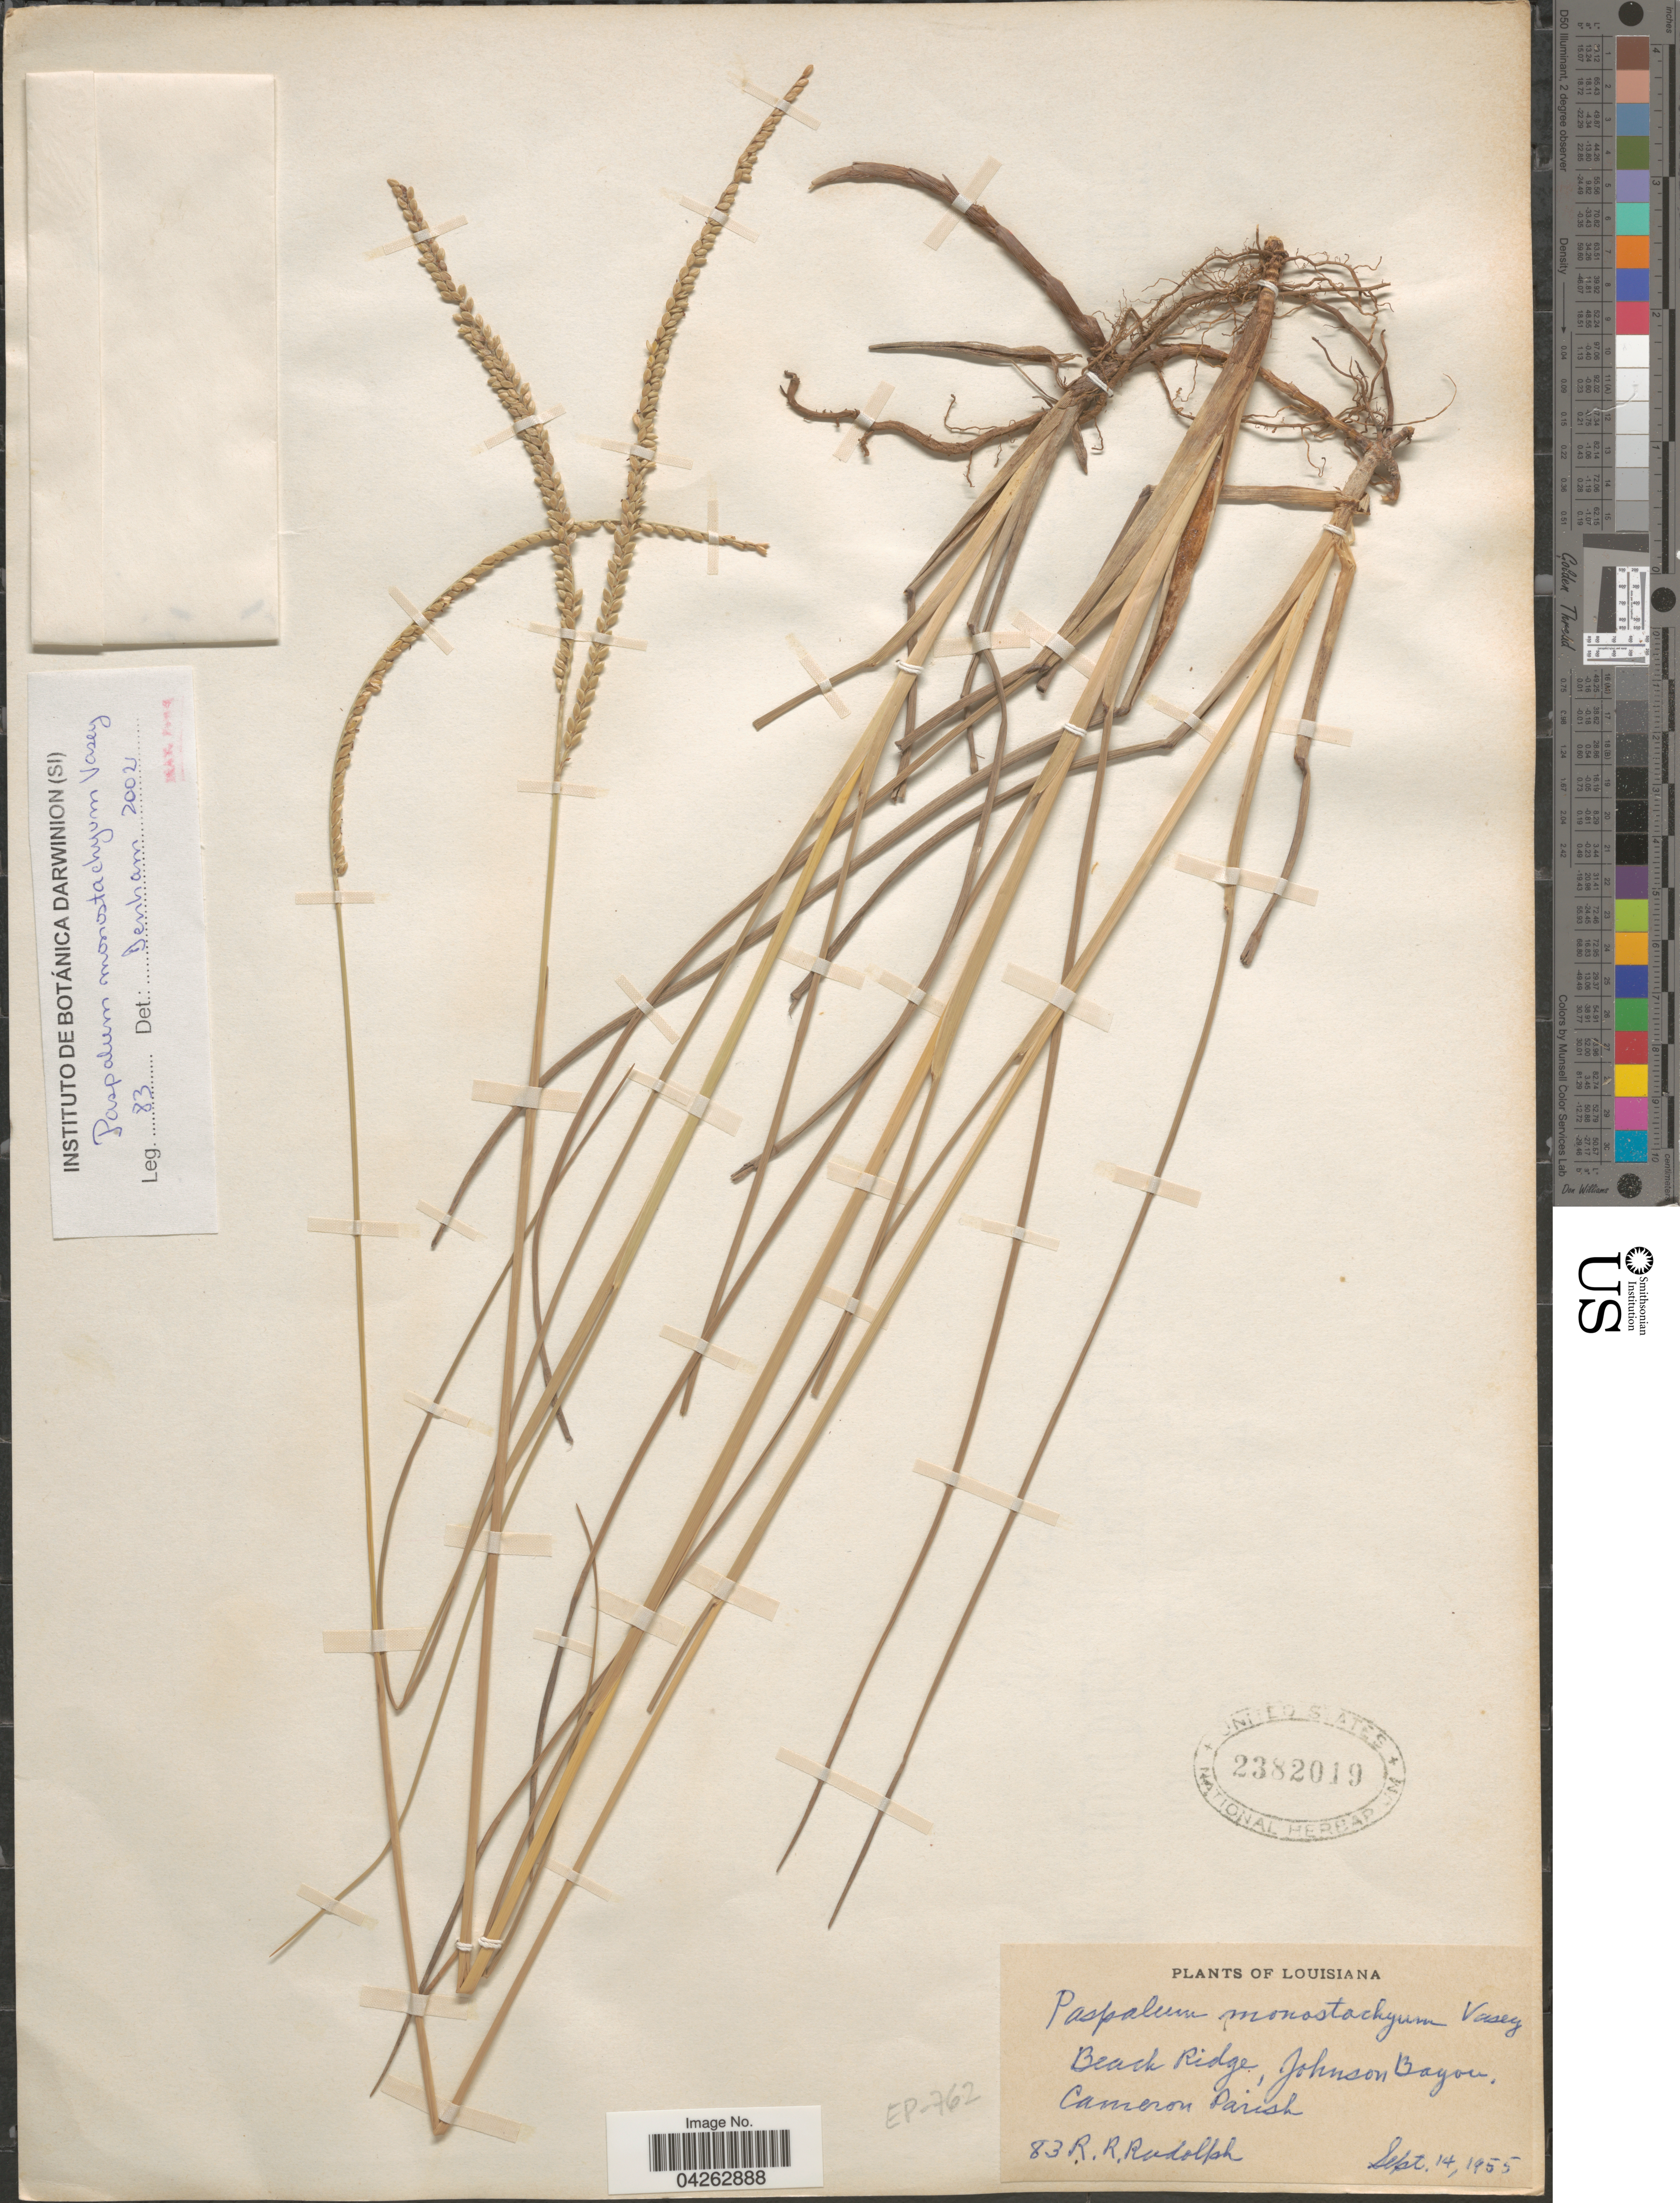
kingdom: Plantae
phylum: Tracheophyta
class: Liliopsida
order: Poales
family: Poaceae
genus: Paspalum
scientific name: Paspalum monostachyum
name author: Vasey ex Chapm.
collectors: R. Rudolph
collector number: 83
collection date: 1955-09-14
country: United States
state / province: Louisiana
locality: Beach Ridge, Johnson Bayou, Cameron Parish.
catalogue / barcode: US 2382019